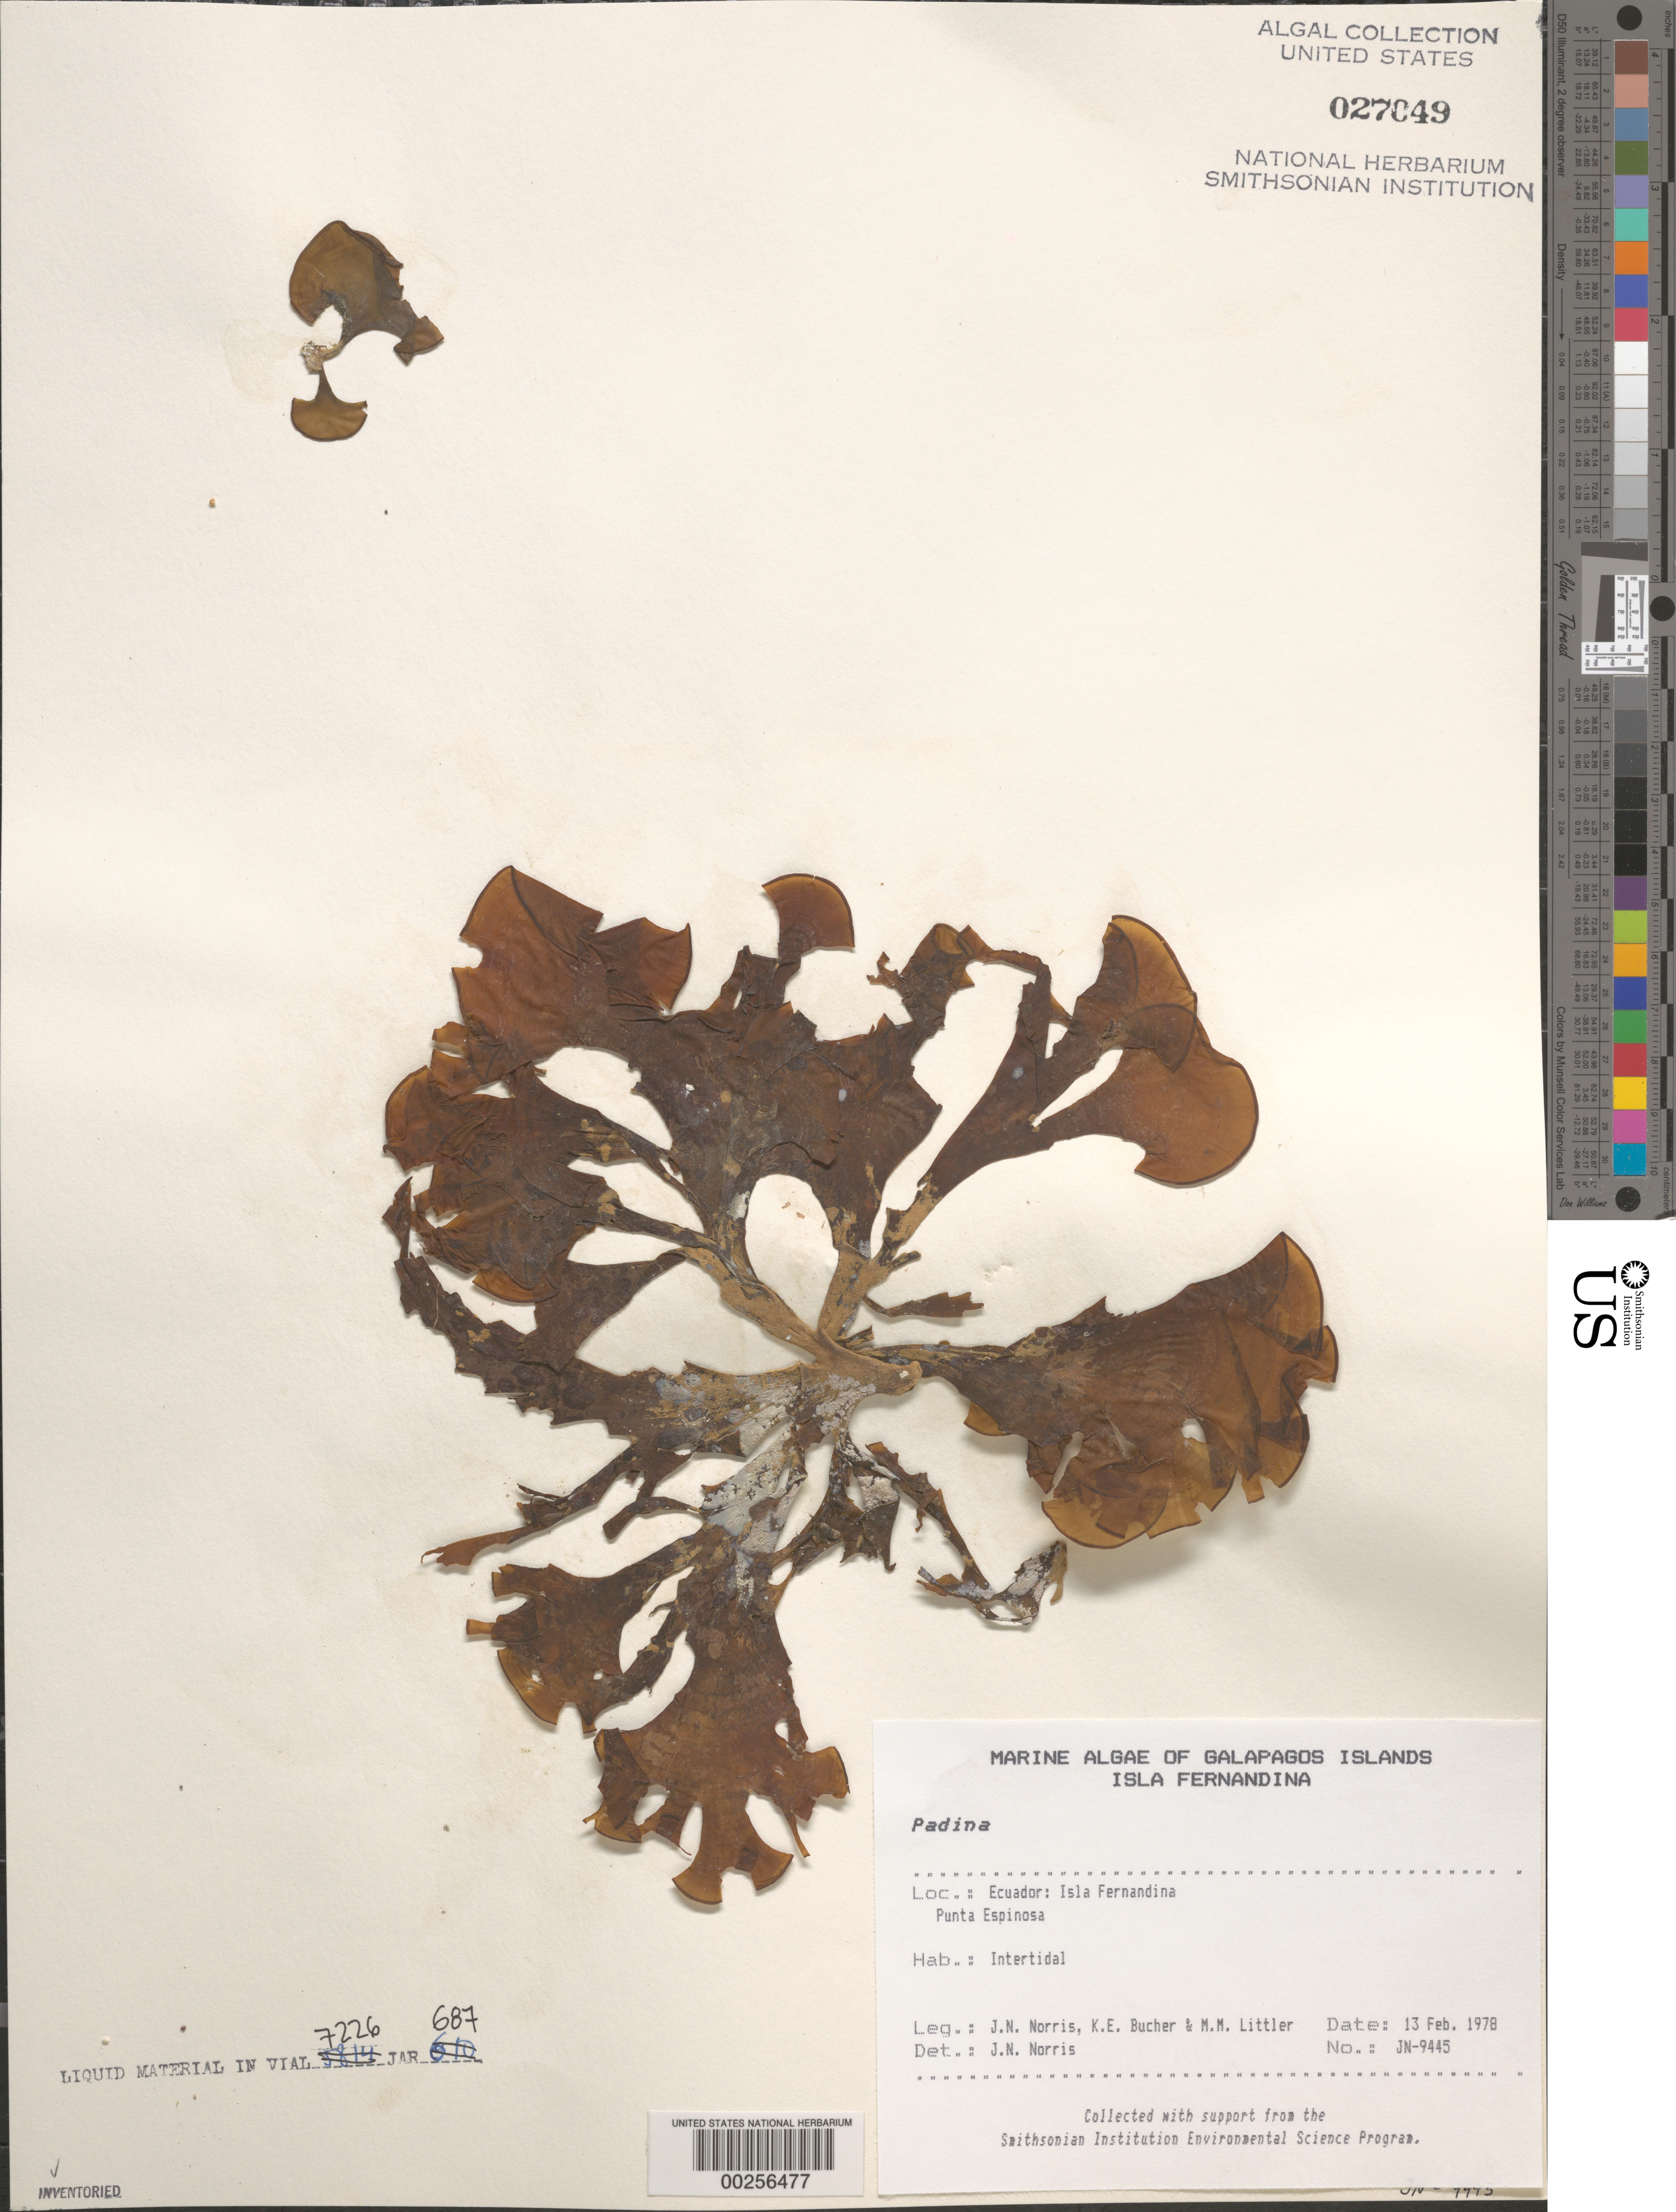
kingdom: Chromista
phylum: Ochrophyta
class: Phaeophyceae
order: Dictyotales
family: Dictyotaceae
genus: Padina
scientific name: Padina sp.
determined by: Norris, James N.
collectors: J. N. Norris, K. E. Bucher & M. M. Littler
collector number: JN-9445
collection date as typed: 13 Feb 1978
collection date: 1978-02-13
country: Ecuador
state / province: Colón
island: Fernandina [Narborough]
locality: Punta Espinosa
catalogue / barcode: US 27049